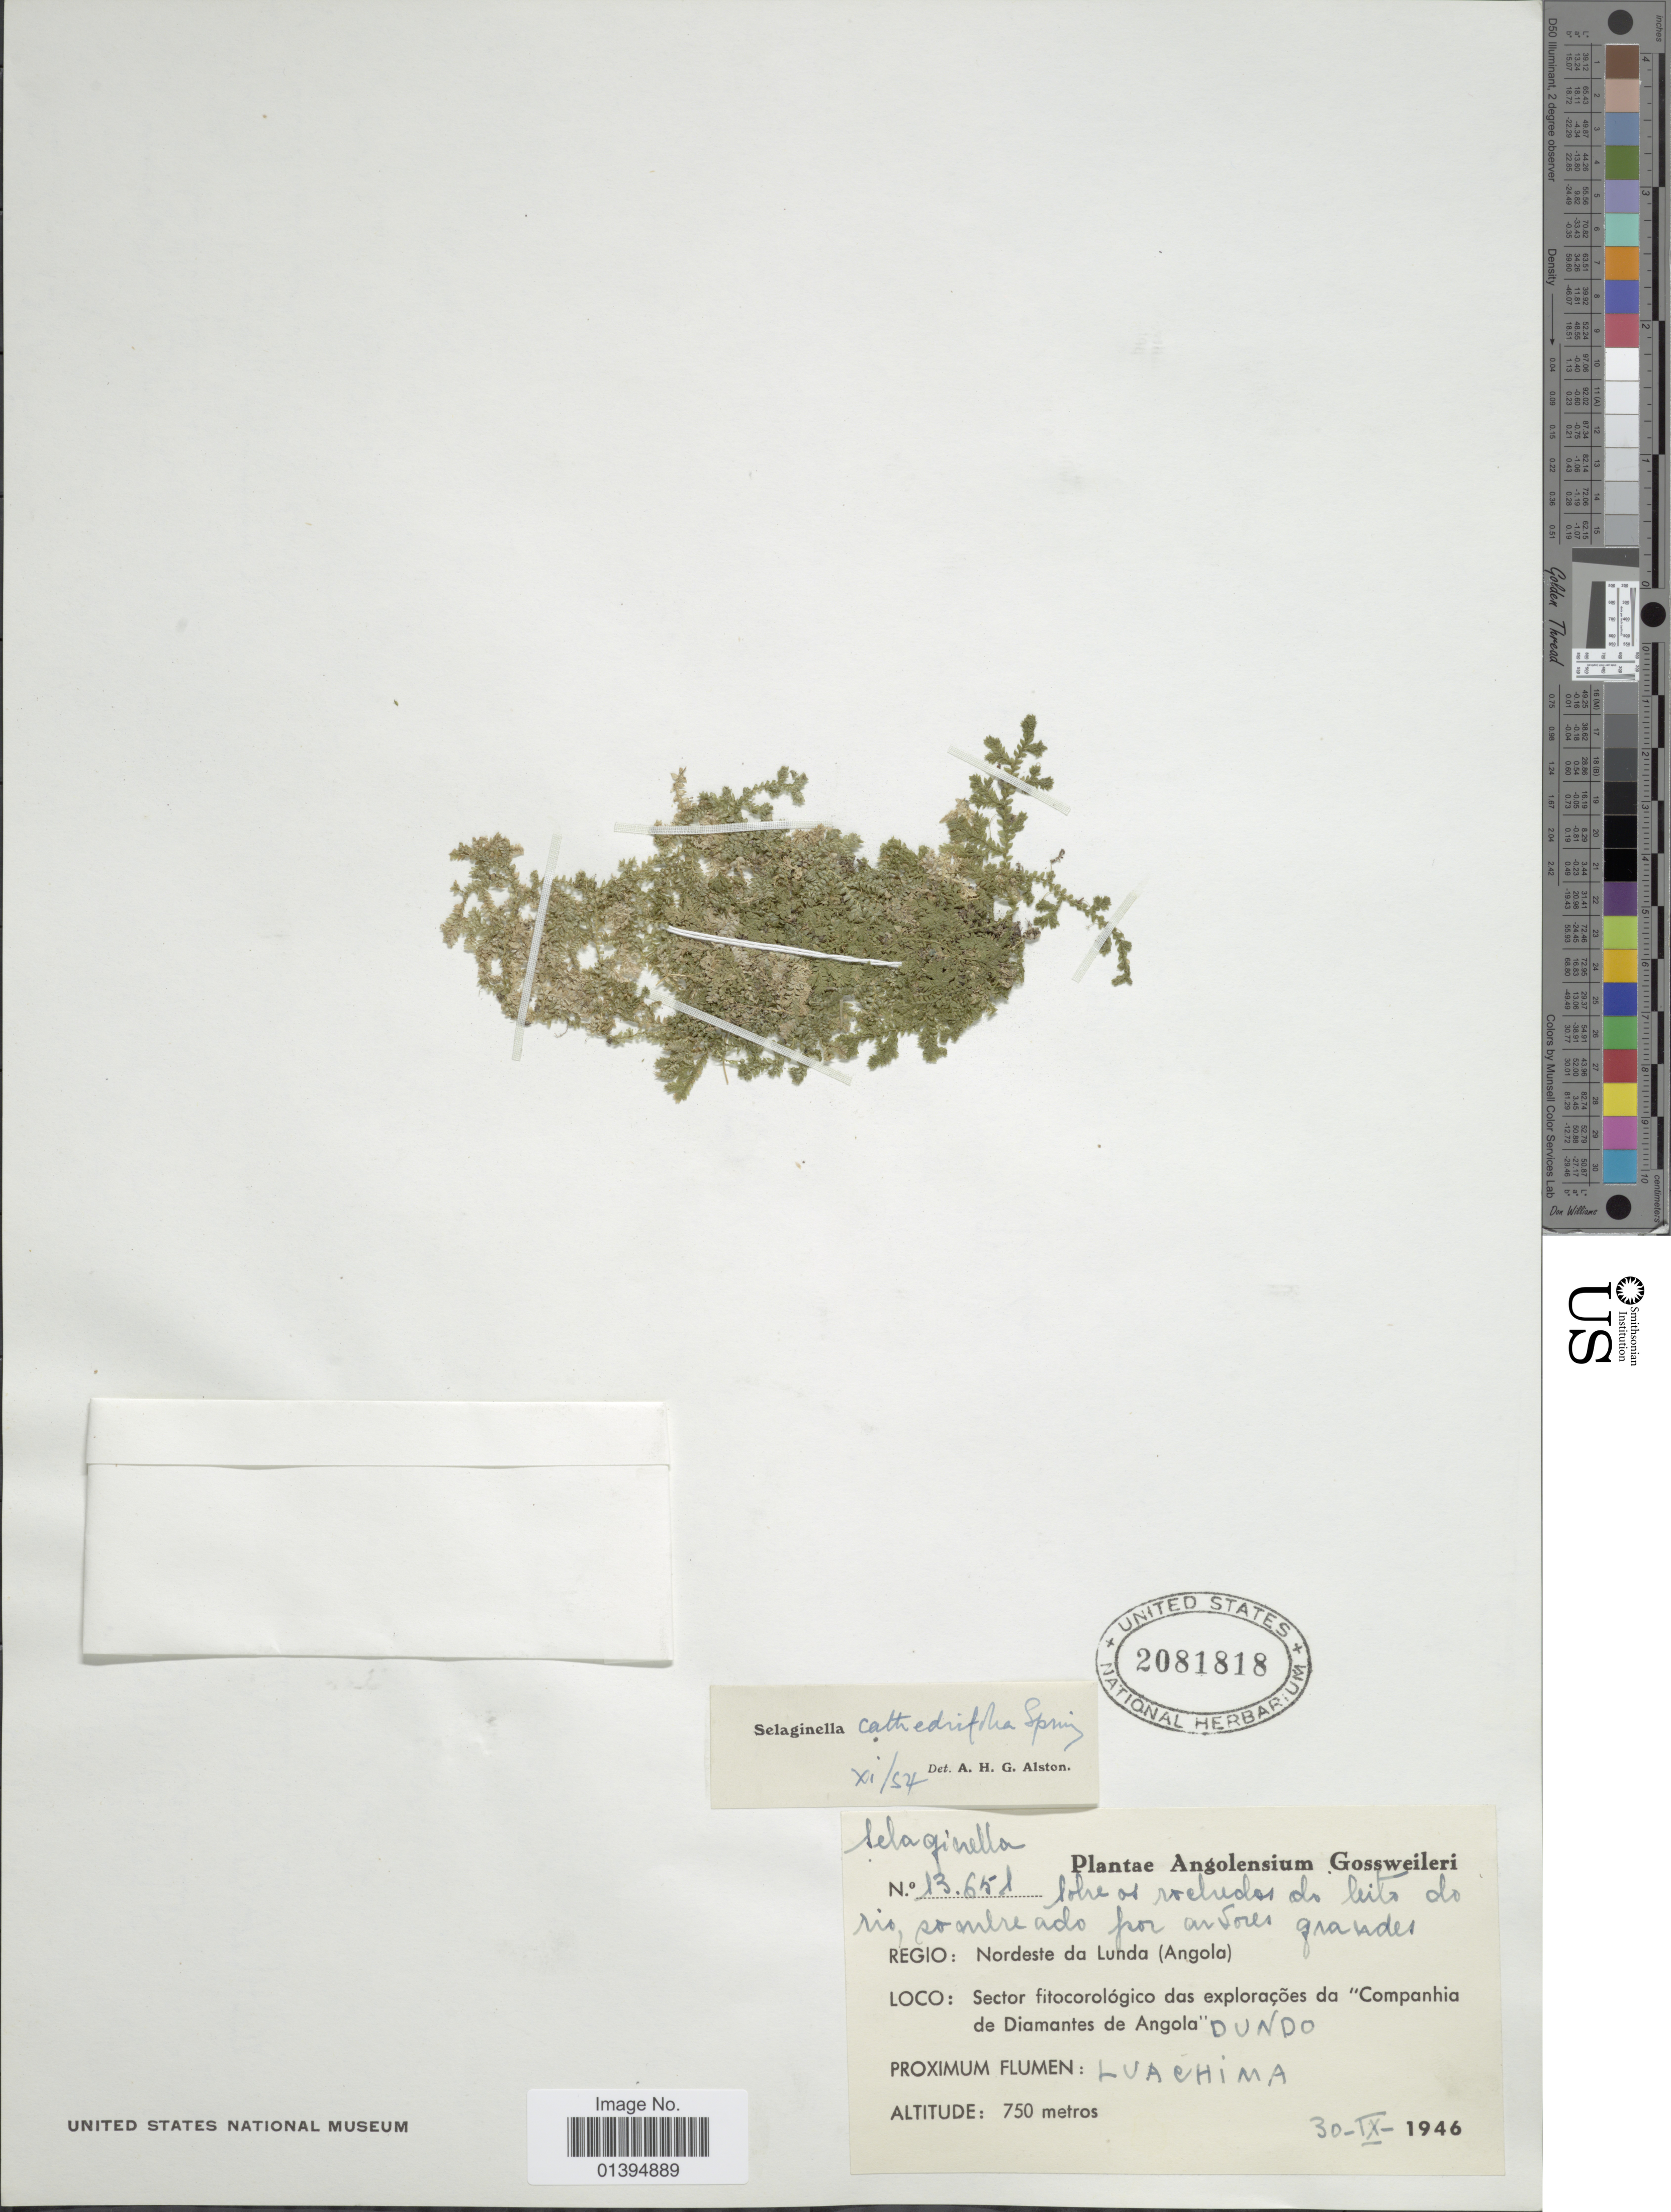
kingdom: Plantae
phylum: Tracheophyta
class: Lycopodiopsida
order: Selaginellales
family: Selaginellaceae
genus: Selaginella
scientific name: Selaginella cathedrifolia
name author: Spring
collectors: Gossweiler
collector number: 13651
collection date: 1946-09-30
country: Angola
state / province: Lunda Norte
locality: Nordeste da Luna, Sector fitocorologico das exploraçoes da "Companhia de Diamantes de Angola" Dundo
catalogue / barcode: US 2081818